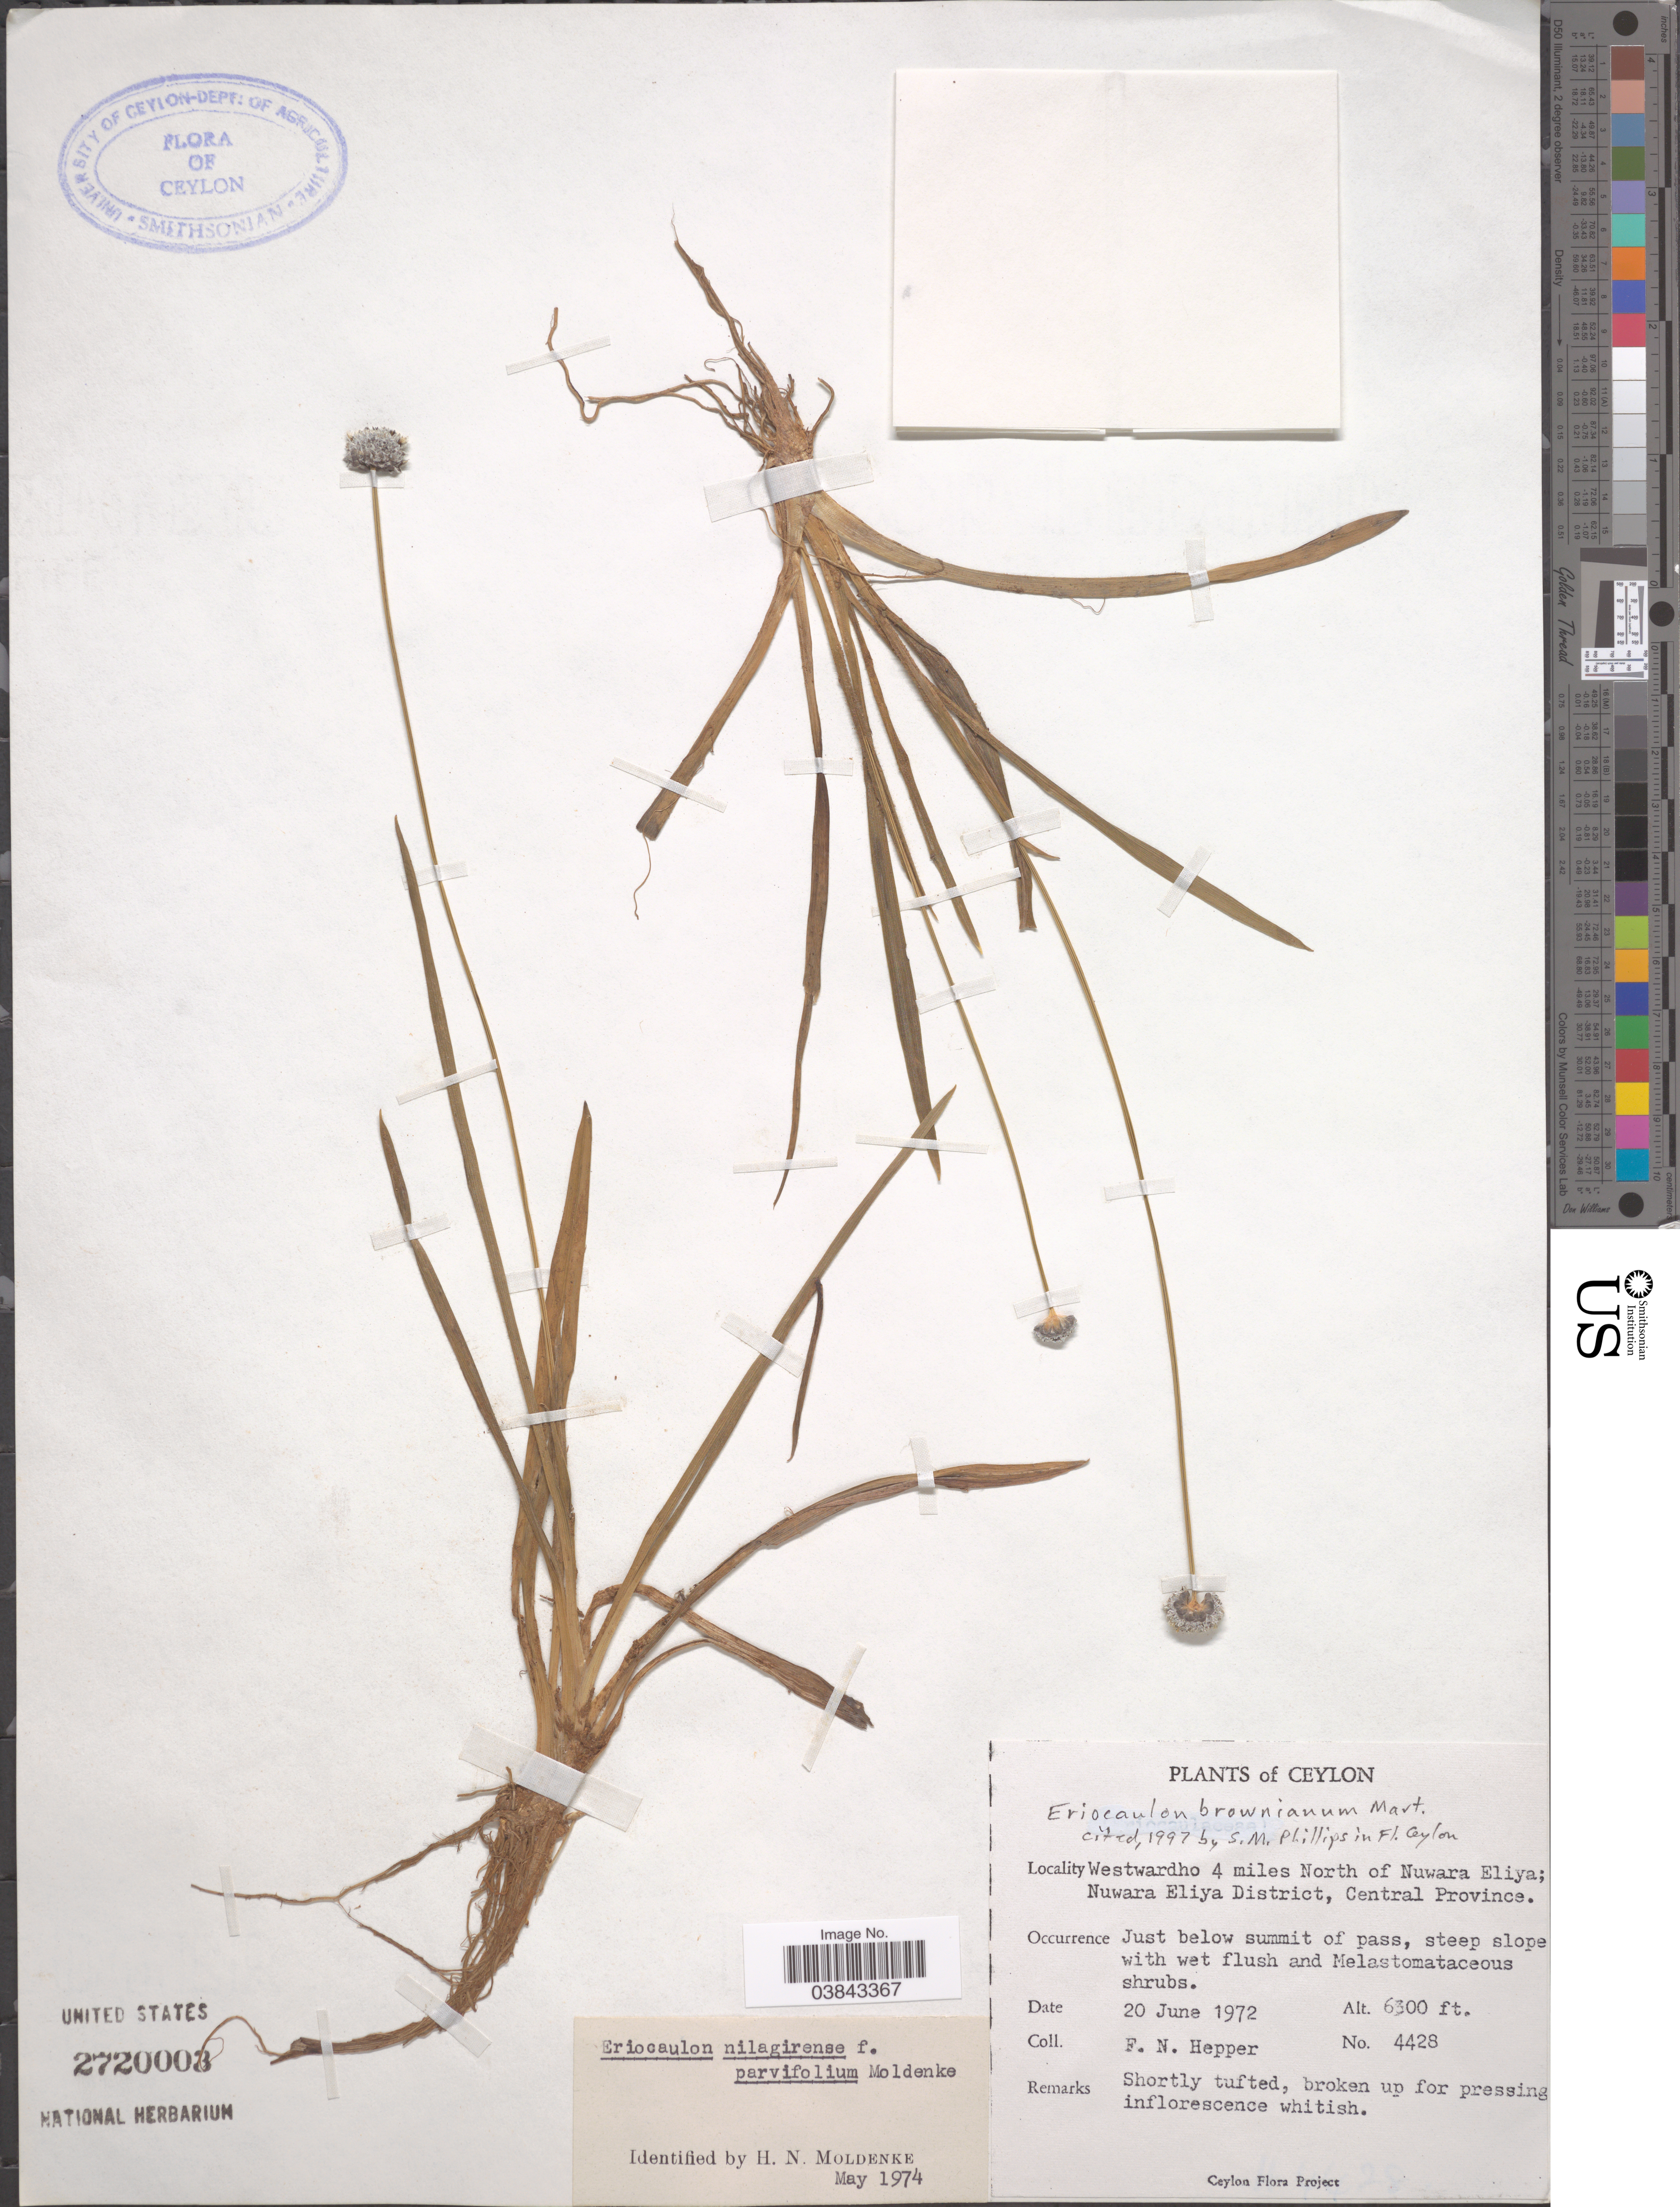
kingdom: Plantae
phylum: Tracheophyta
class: Liliopsida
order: Poales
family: Eriocaulaceae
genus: Eriocaulon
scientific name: Eriocaulon brownianum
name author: Mart.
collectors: F. Hepper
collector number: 4428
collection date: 1972-06-20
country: Sri Lanka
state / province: Central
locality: Ceylon. Westwardho 4 miles North of Nuwara Eliya; Nuwara Eliya District, Central Province.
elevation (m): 1920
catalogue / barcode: US 2720003